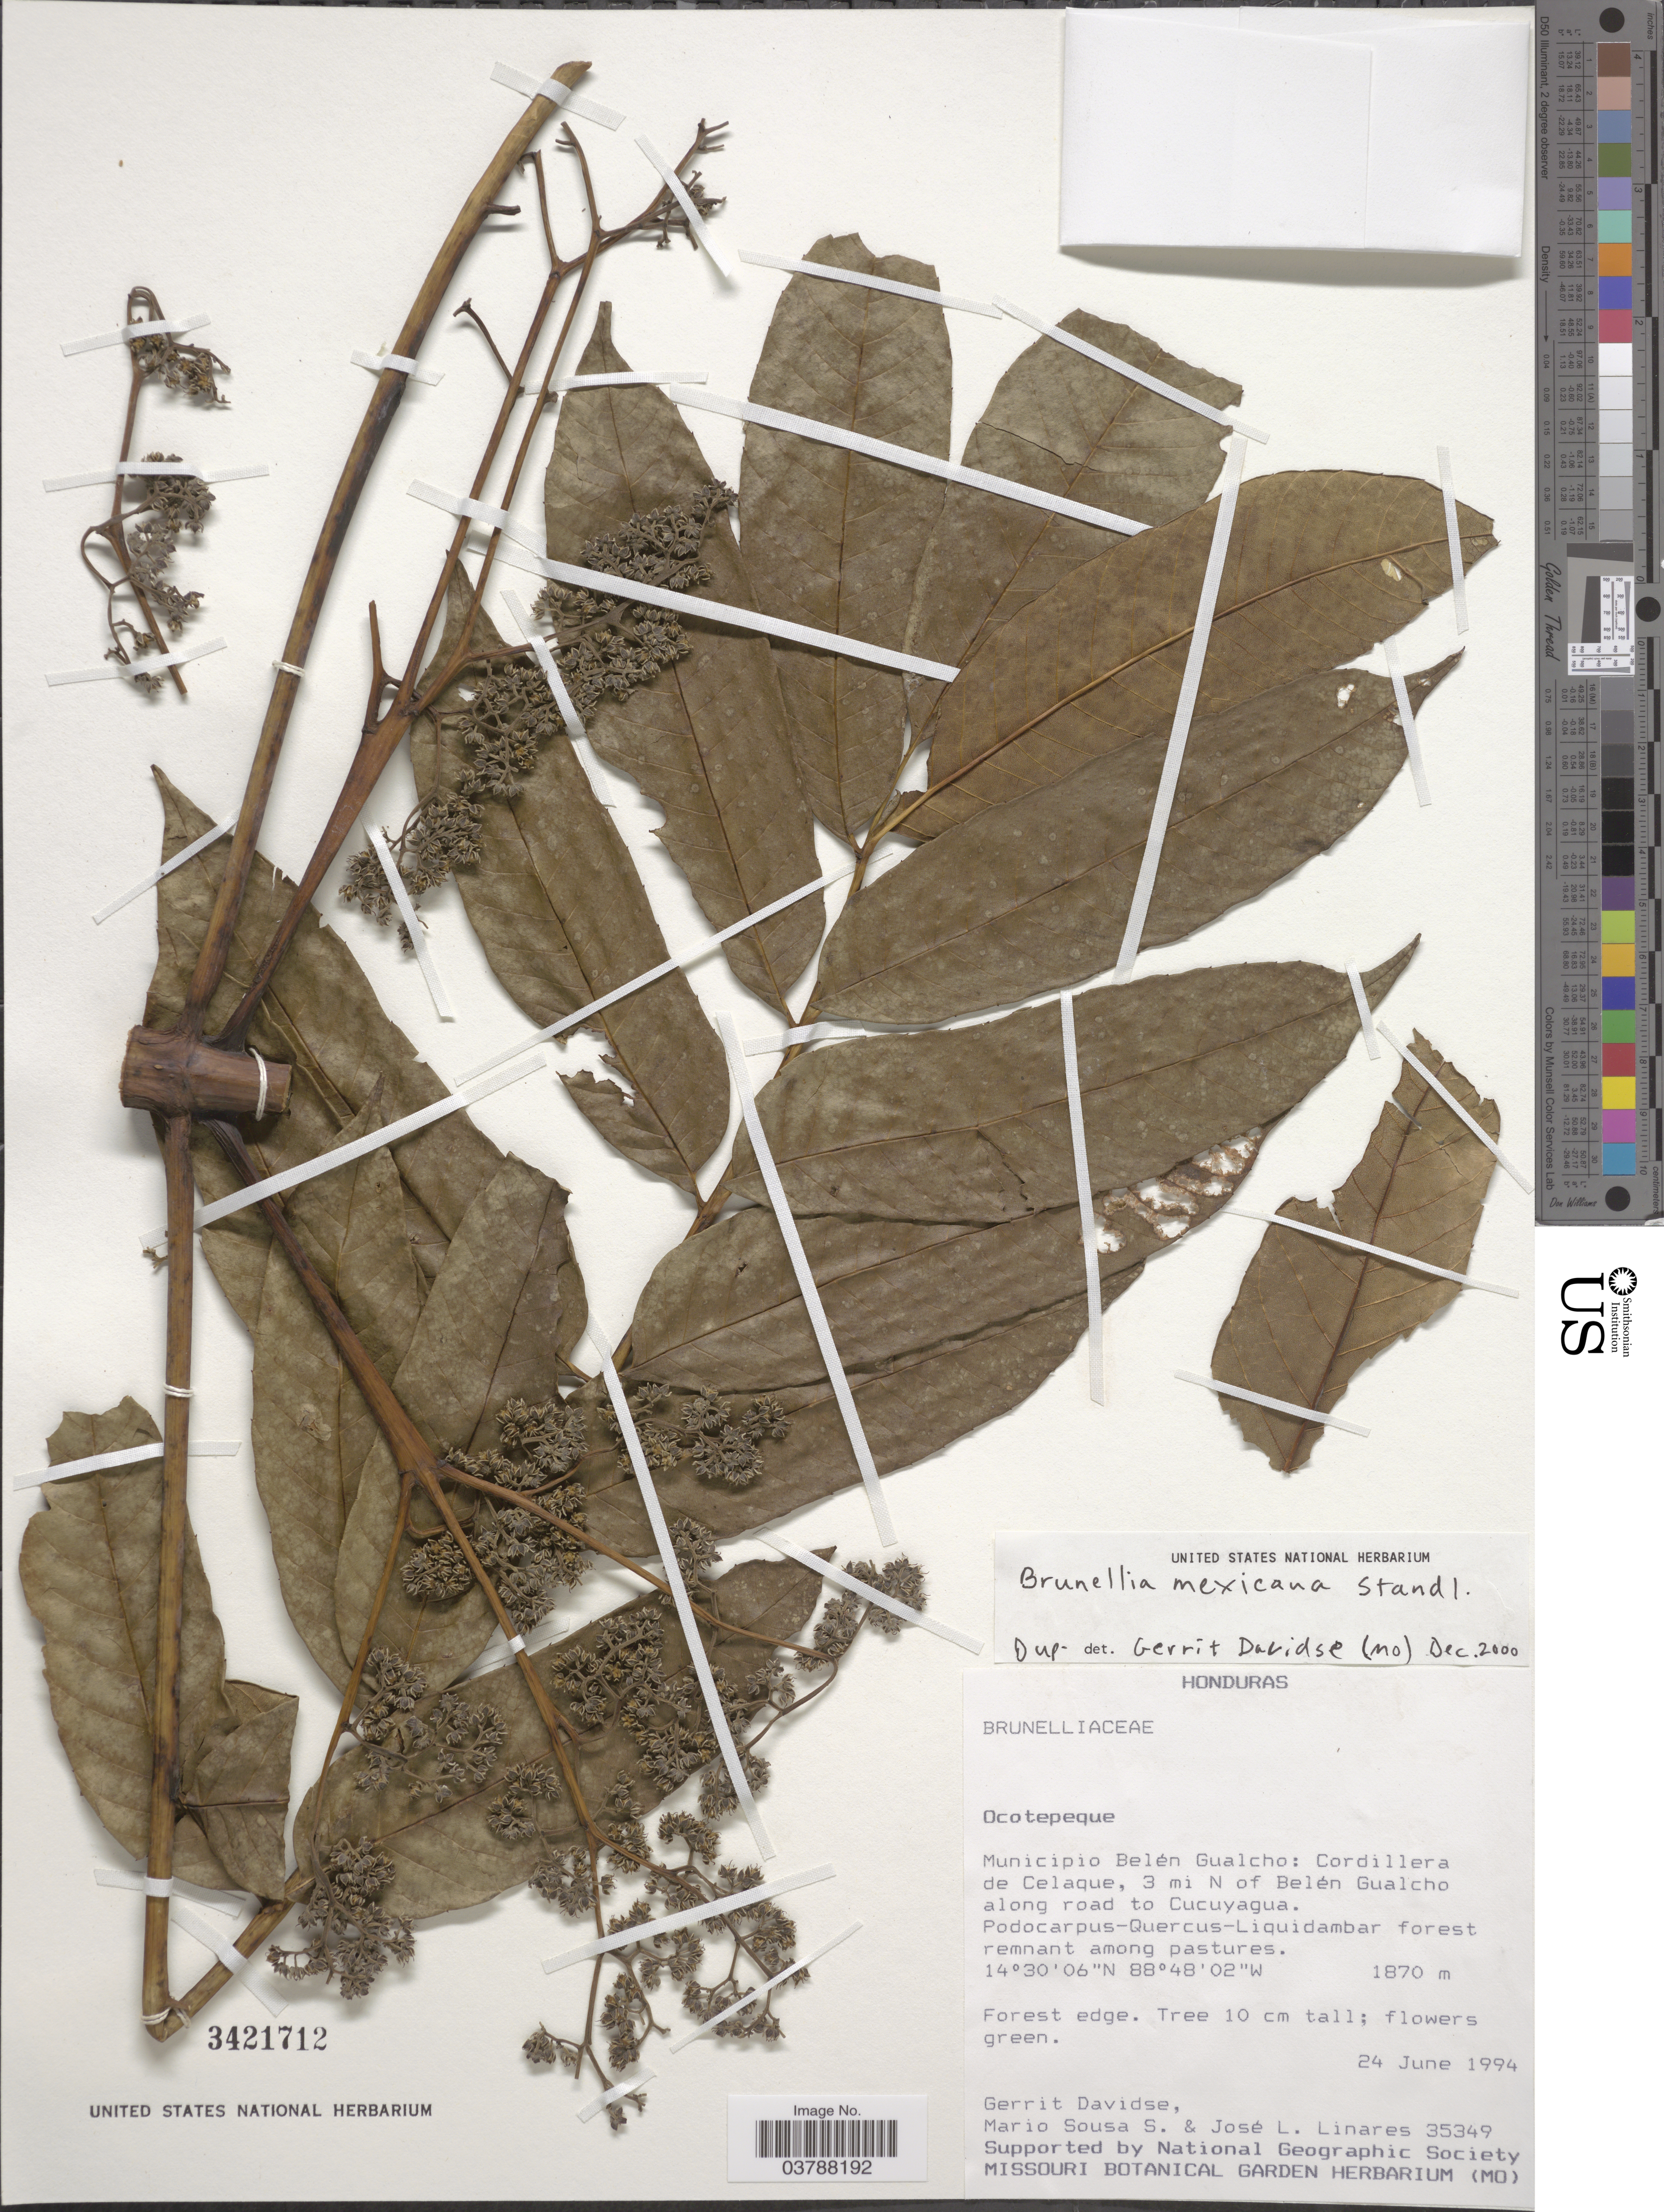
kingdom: Plantae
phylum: Tracheophyta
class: Magnoliopsida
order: Oxalidales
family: Brunelliaceae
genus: Brunellia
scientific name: Brunellia mexicana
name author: Standl.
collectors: G. Davidse, M. Sousa S. & J. Linares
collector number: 35349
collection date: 1994-06-24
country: Honduras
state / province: Ocotepeque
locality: Municipio Belén Gualcho: Cordillera de Celaque, 3 mi N of Belén Gualcho along road to Cucuyagua.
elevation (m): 1870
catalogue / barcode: US 3421712